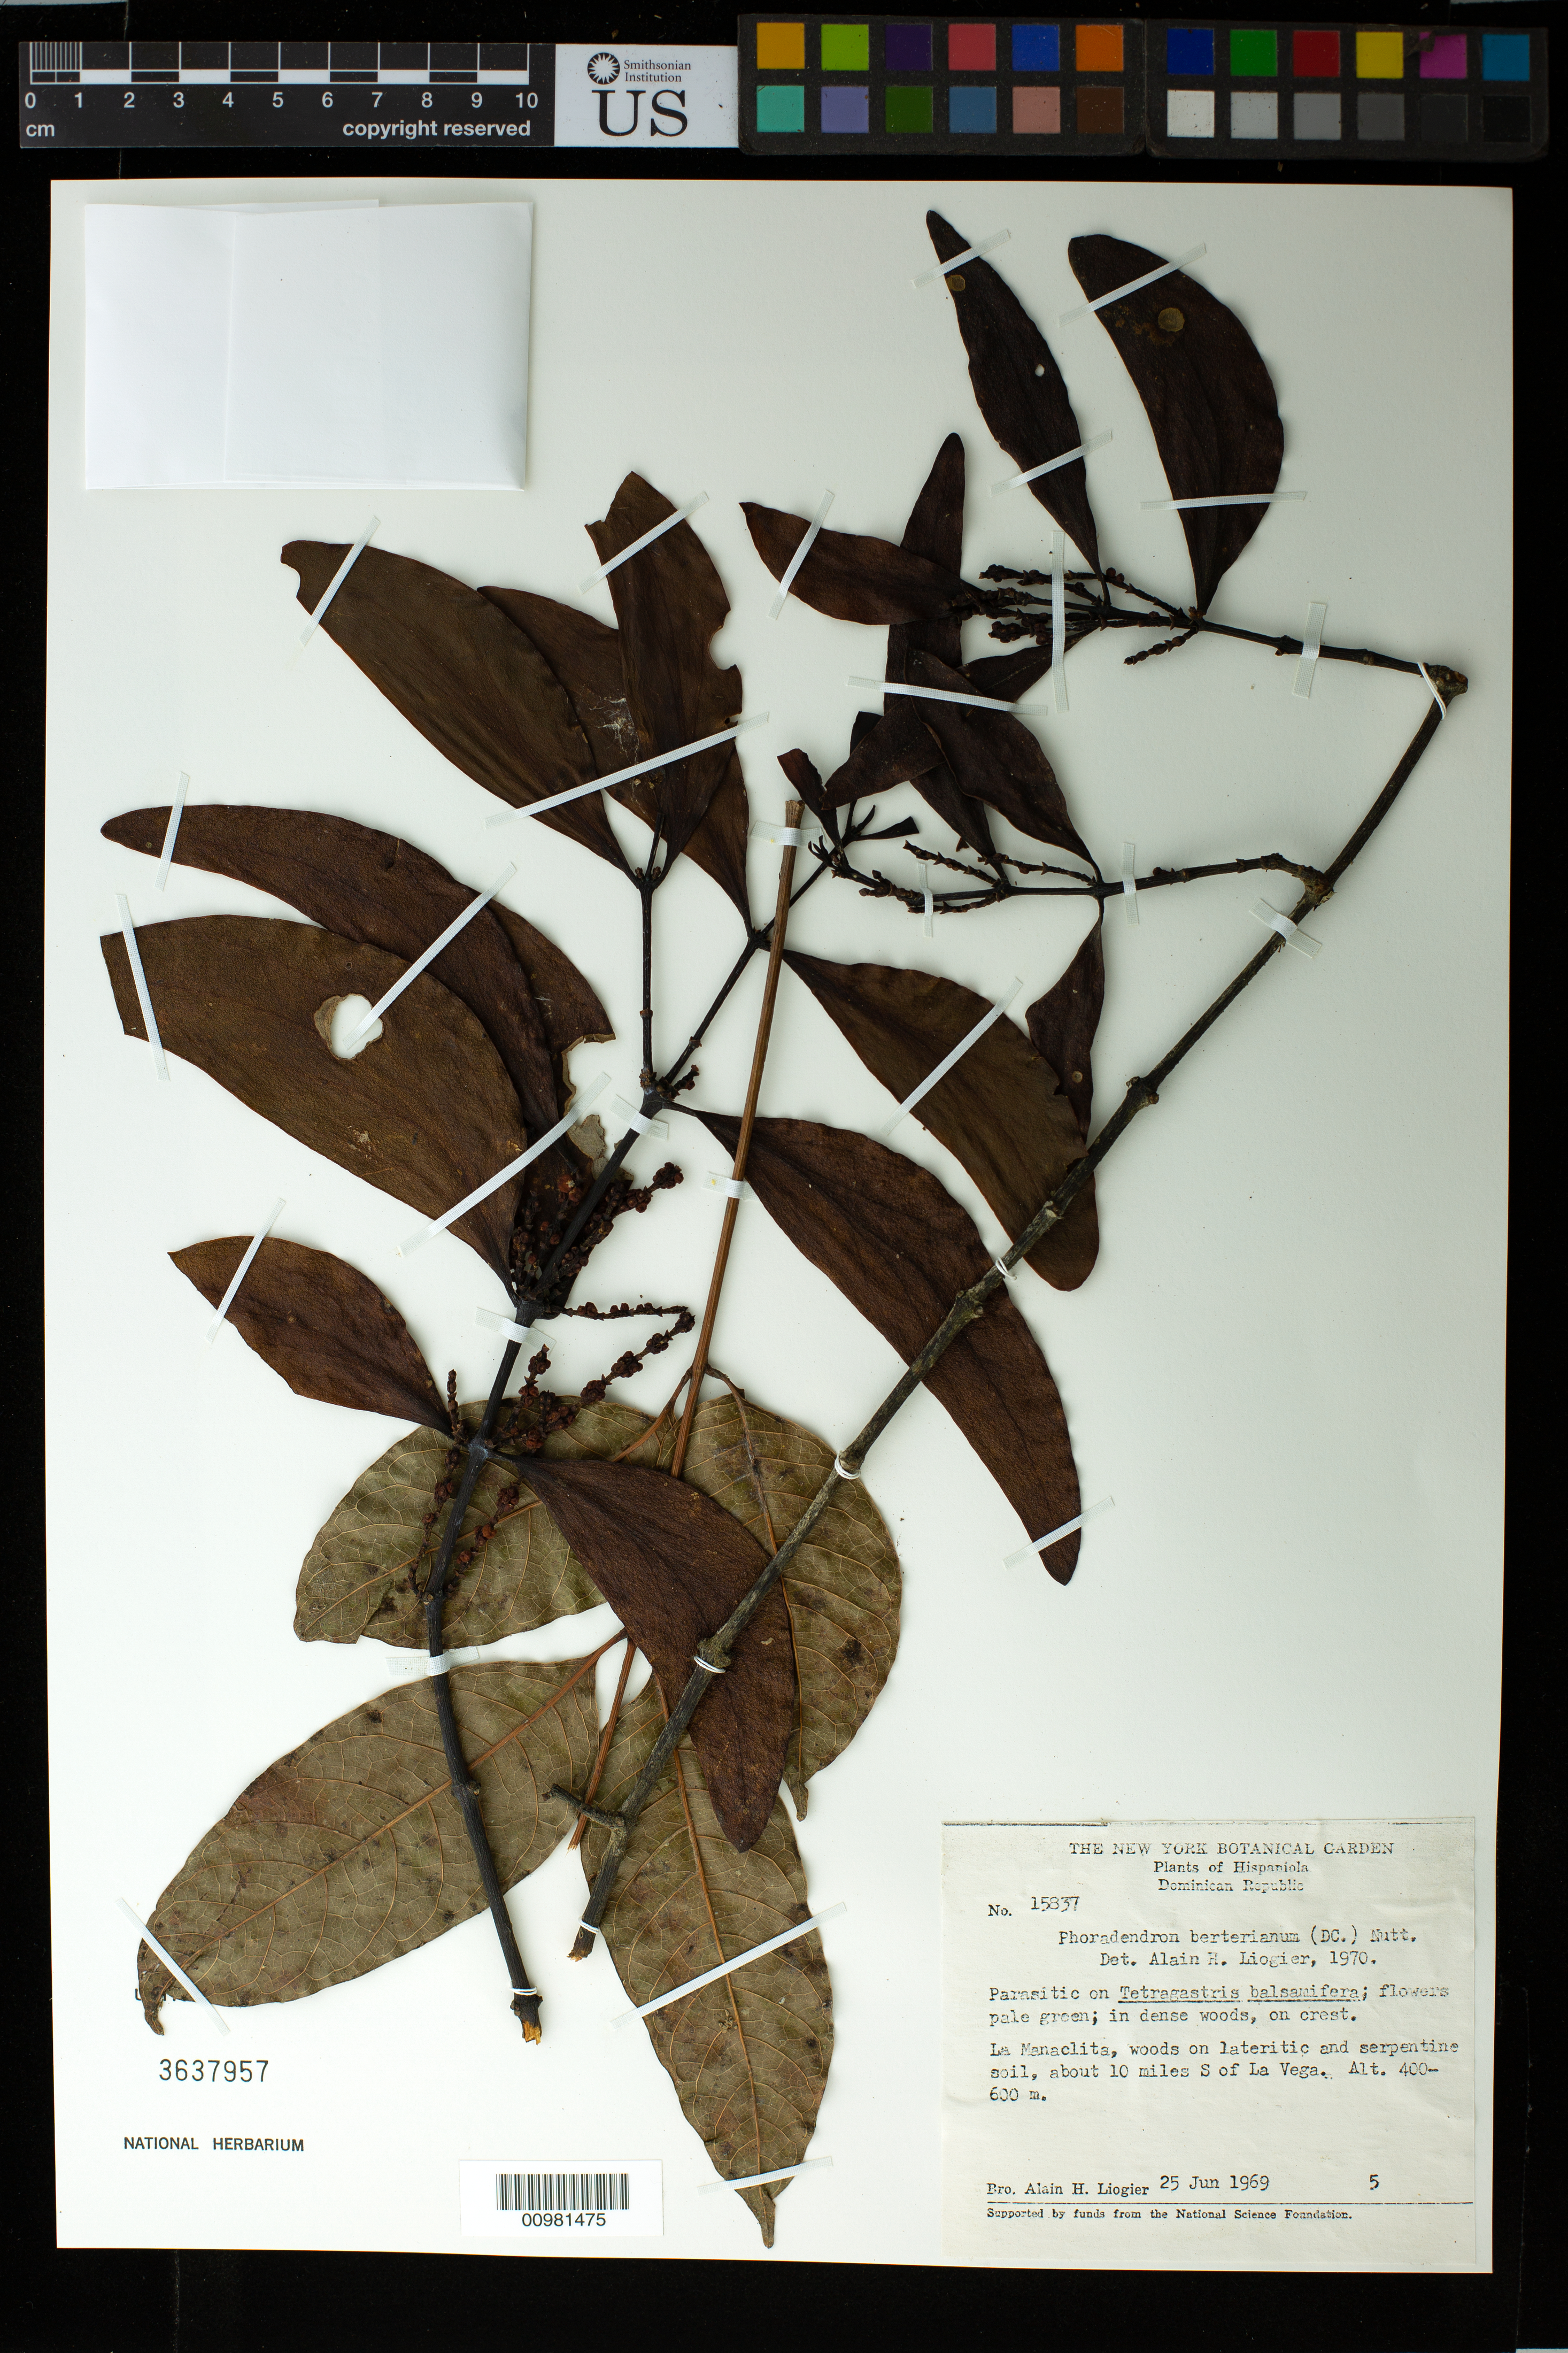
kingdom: Plantae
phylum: Tracheophyta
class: Magnoliopsida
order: Santalales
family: Viscaceae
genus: Phoradendron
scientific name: Phoradendron berteroanum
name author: (DC.) Nutt.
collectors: A. H. Liogier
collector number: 15837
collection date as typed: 25 Jun 1969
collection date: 1969-06-25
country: Dominican Republic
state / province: La Vega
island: Hispaniola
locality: La Manaclita, woods on lateritic and serpentine soil, about 10 miles S of La Vega.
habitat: In dense woods on crest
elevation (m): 400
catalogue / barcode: US 3637957